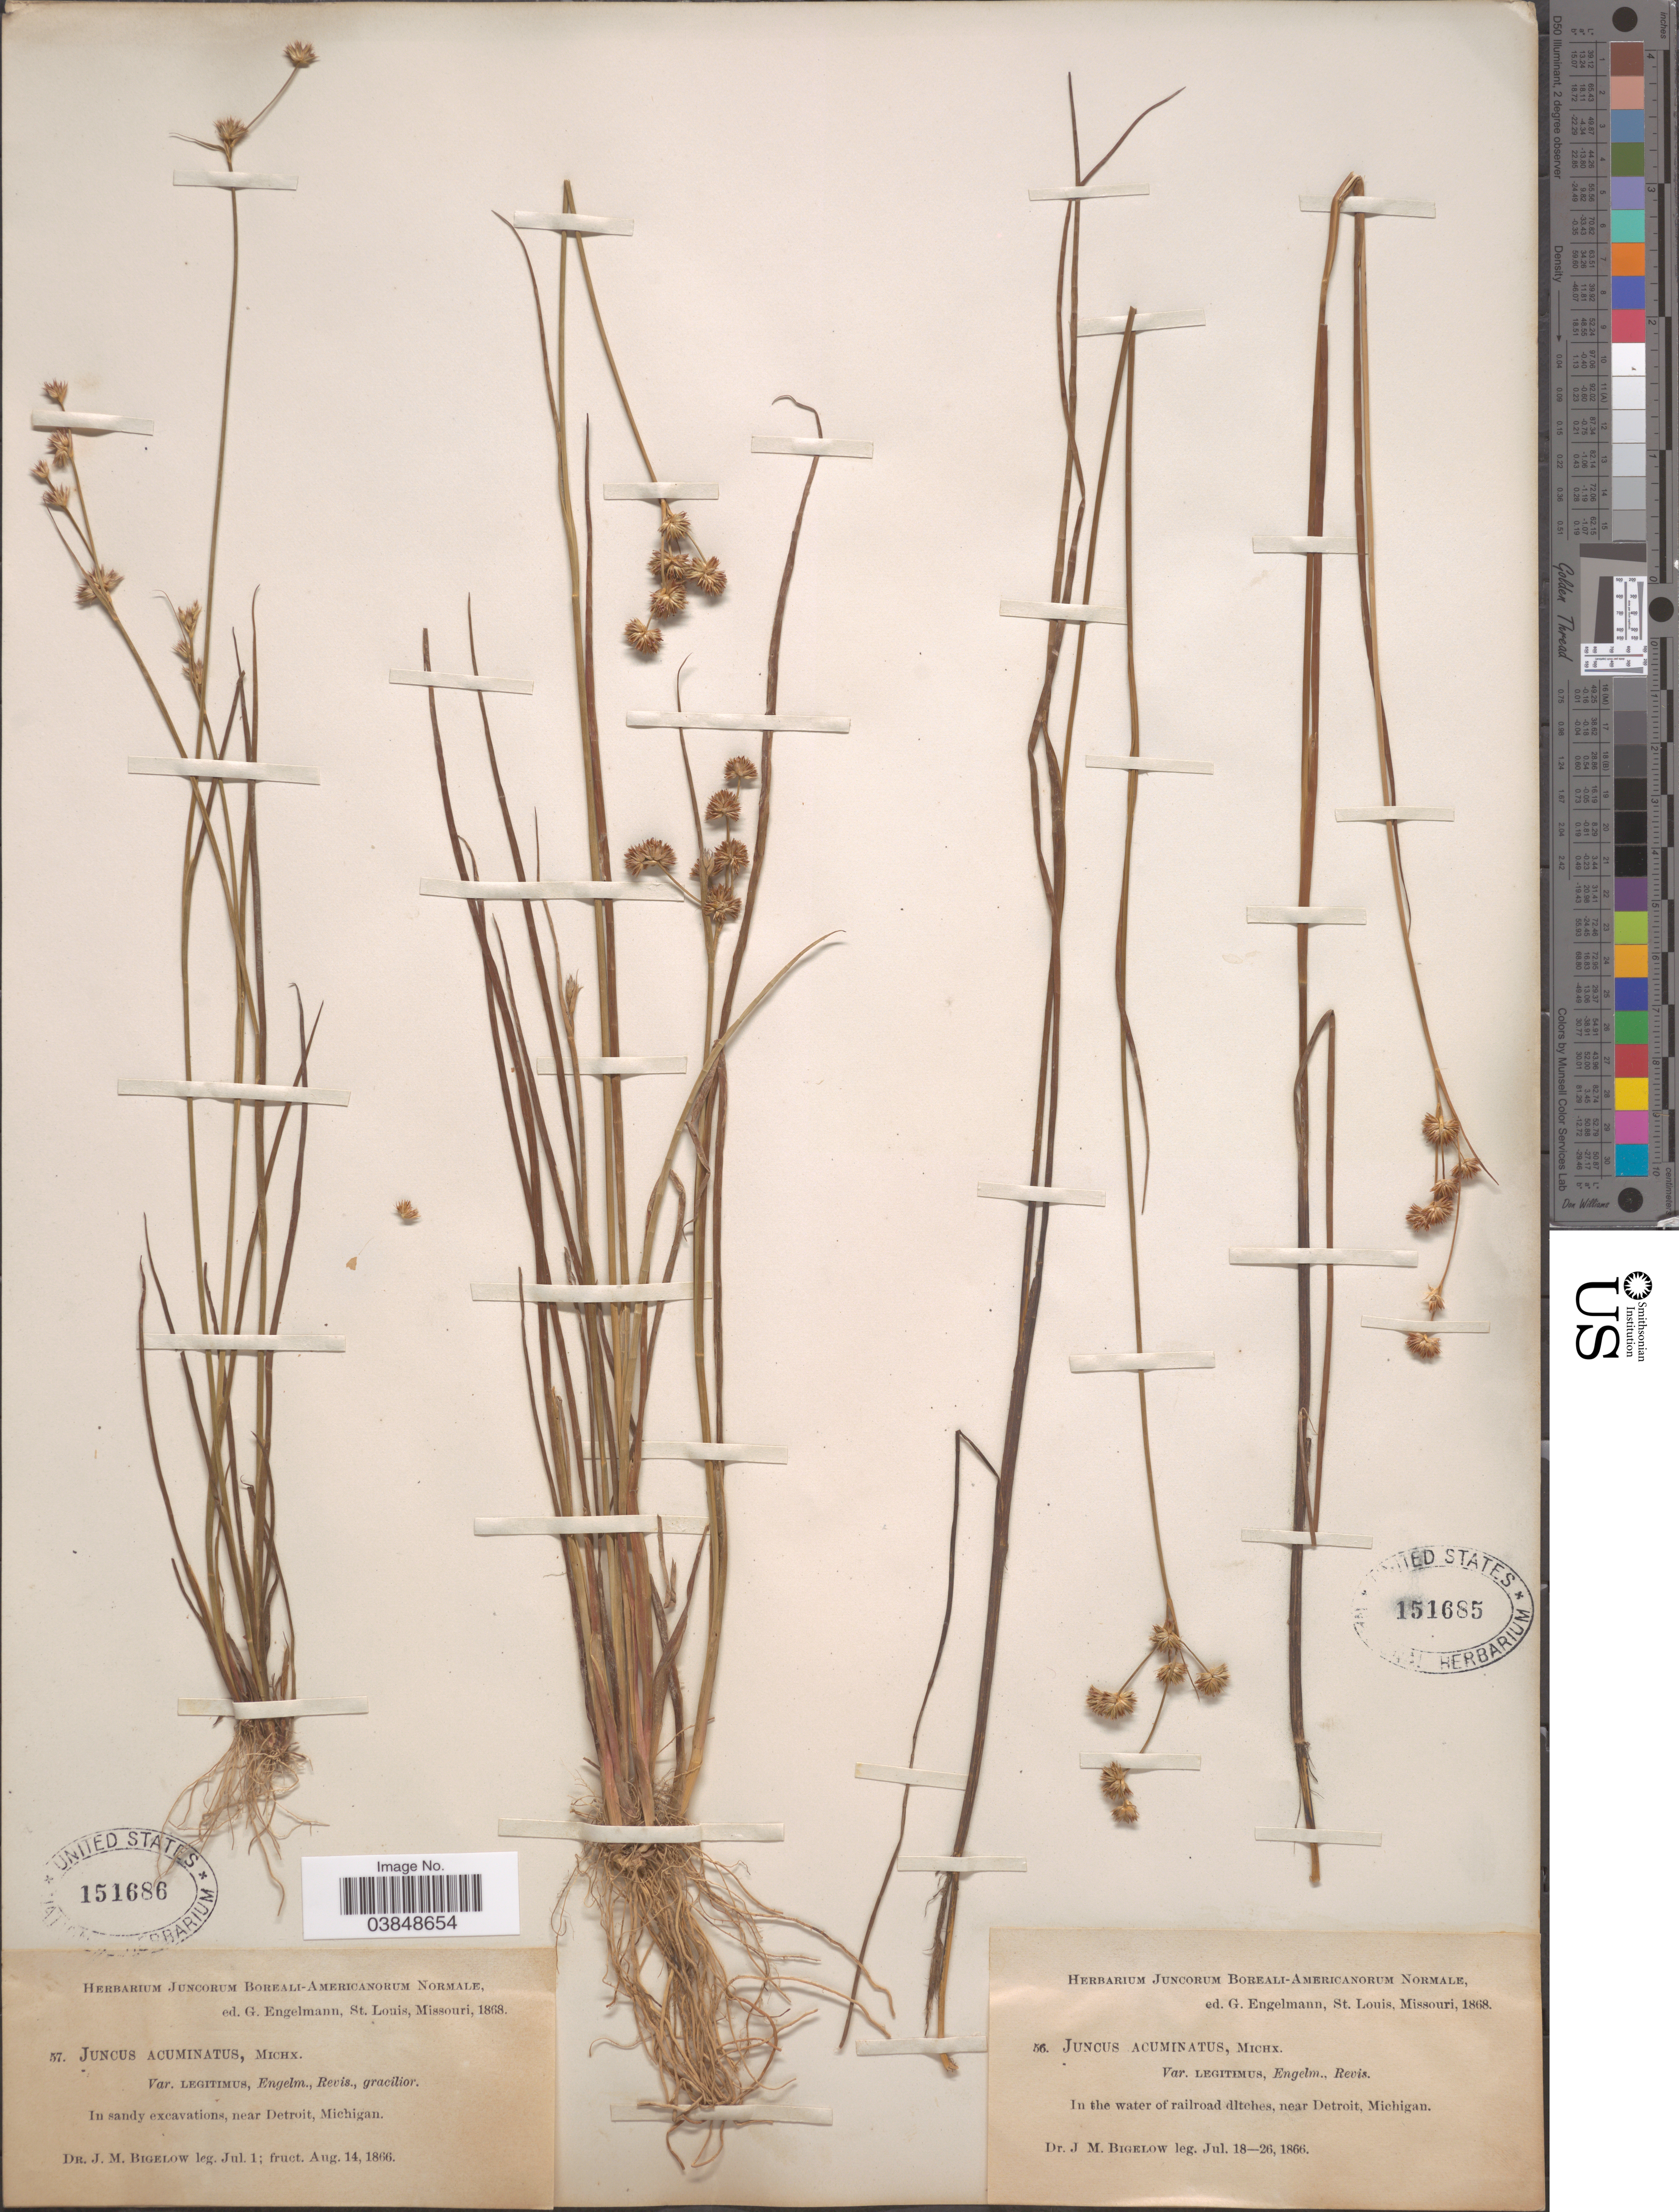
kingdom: Plantae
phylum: Tracheophyta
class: Liliopsida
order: Poales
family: Juncaceae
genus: Juncus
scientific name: Juncus acuminatus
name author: Michx.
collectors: J. M. Bigelow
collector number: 56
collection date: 1866-07-18/1866-07-26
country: United States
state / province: Michigan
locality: In the water of railroad ditches, near Detroit.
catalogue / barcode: US 151685